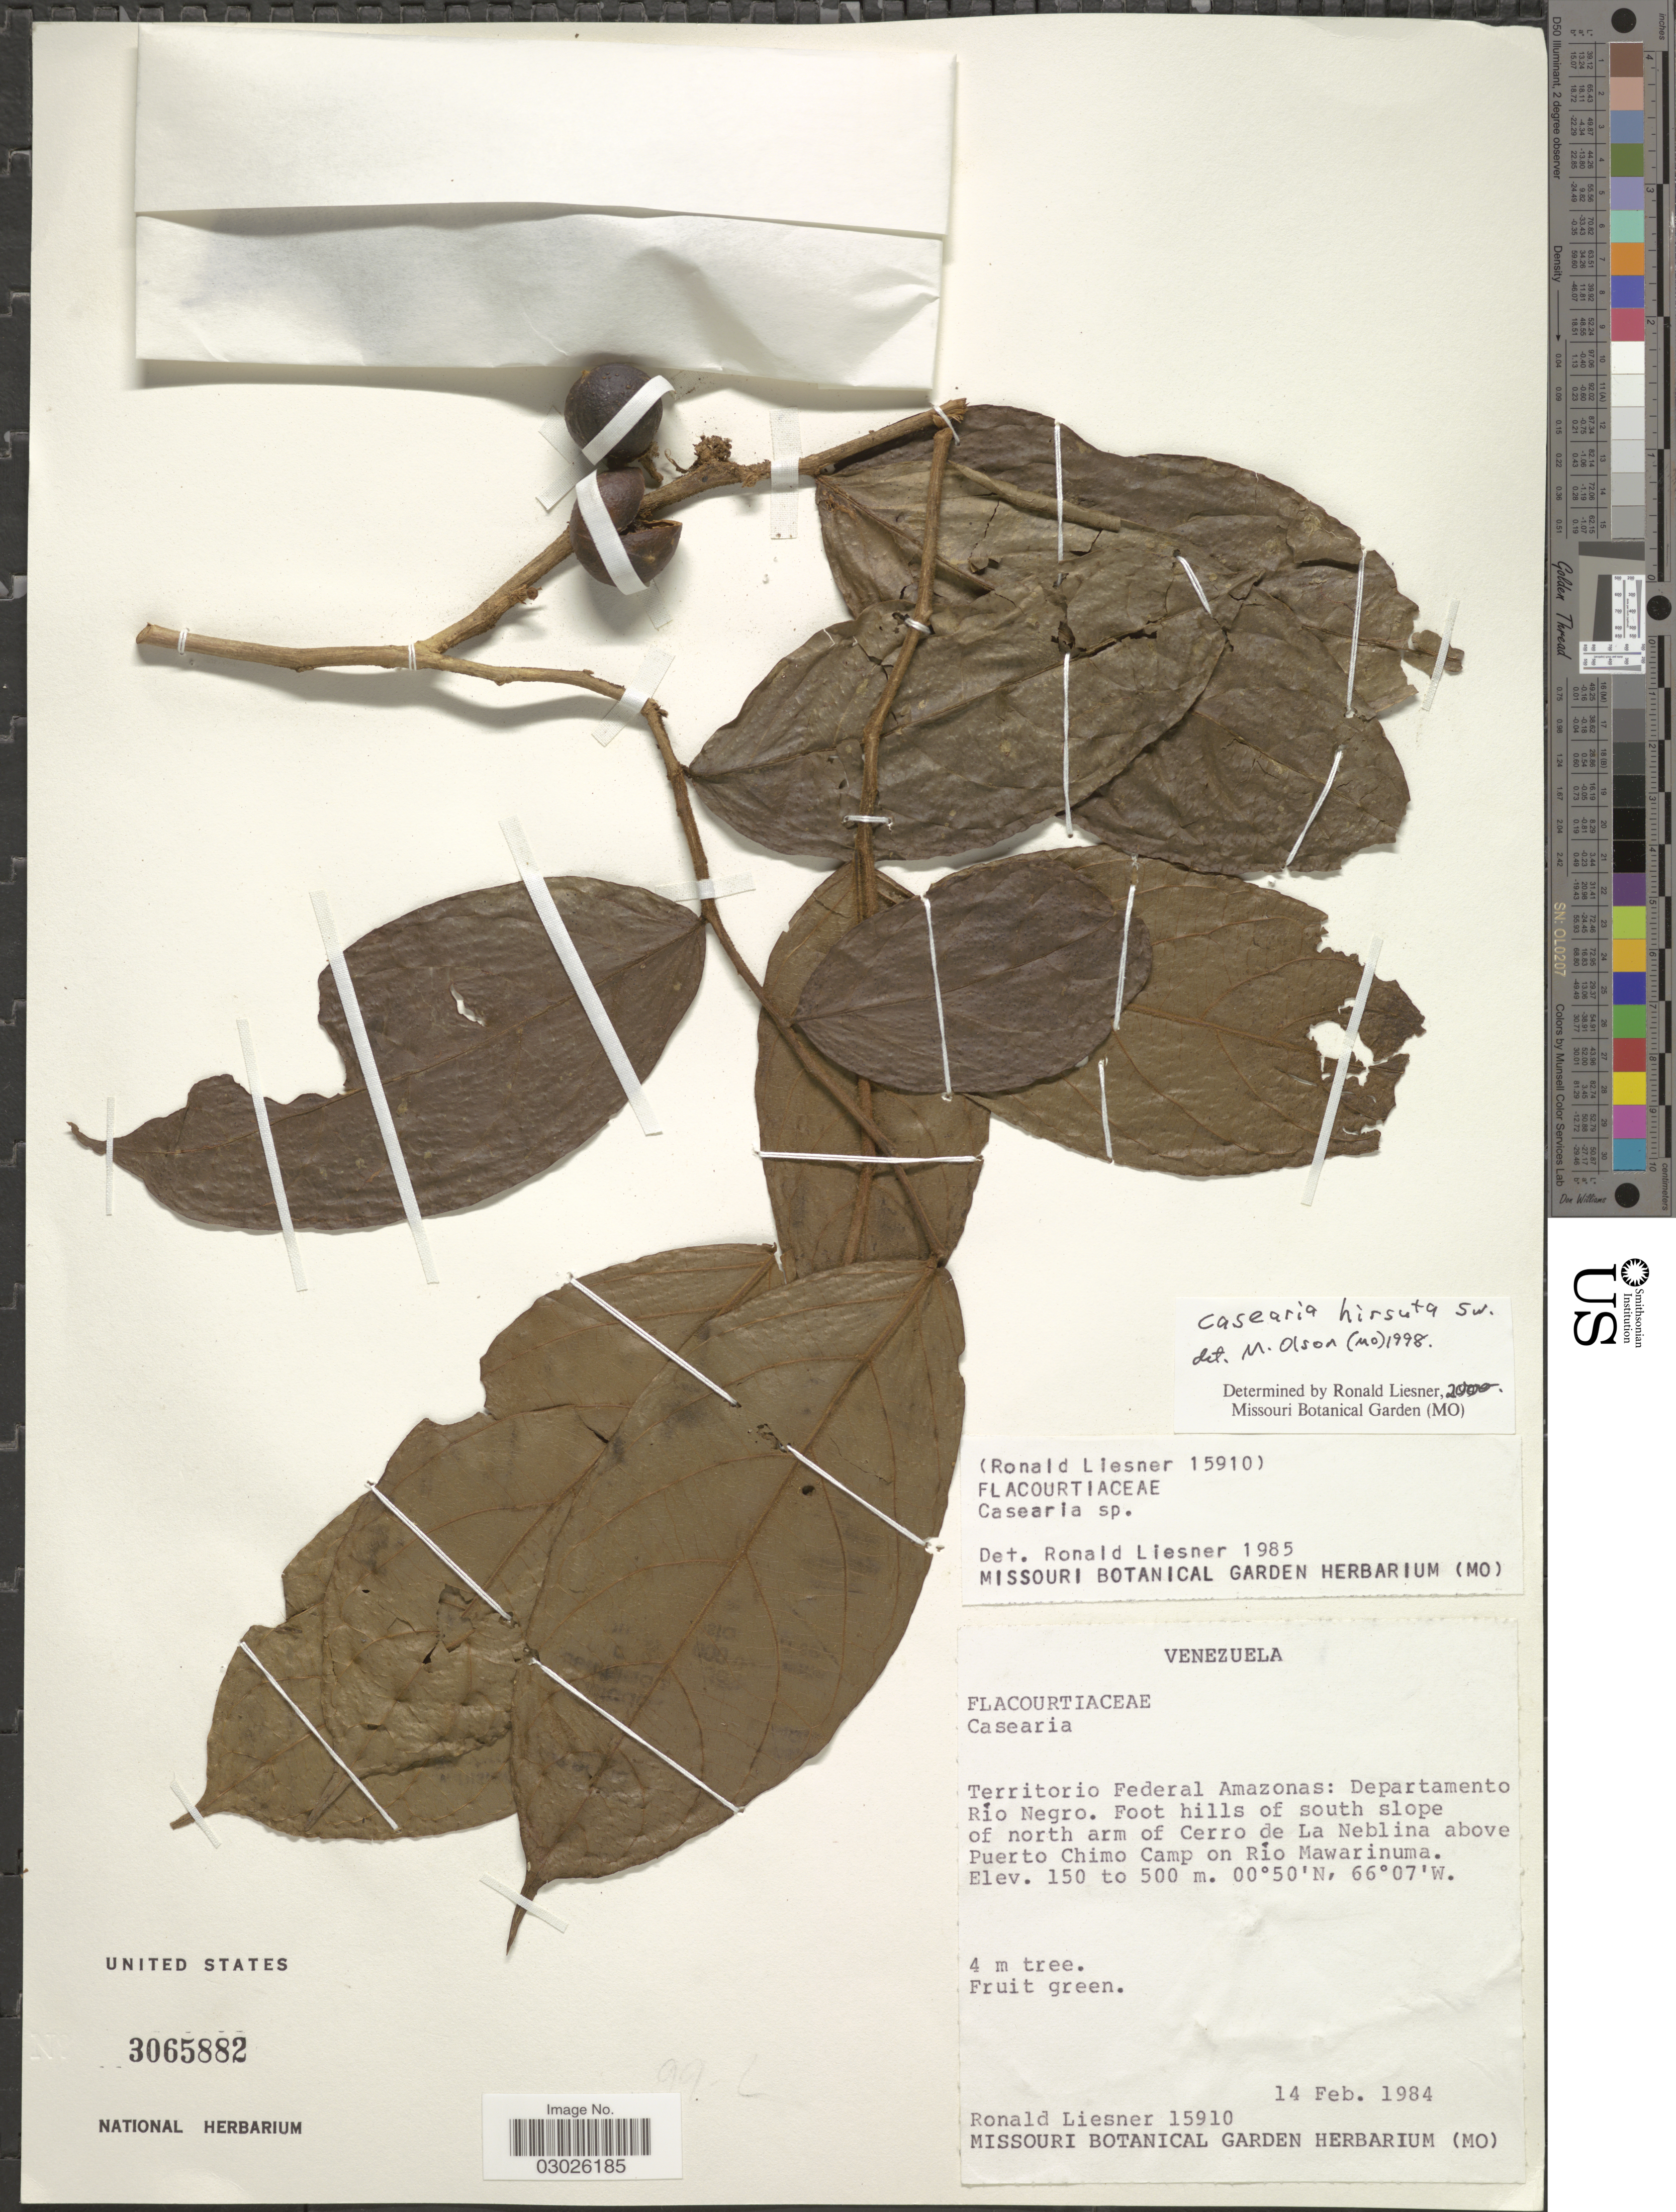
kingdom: Plantae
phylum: Tracheophyta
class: Magnoliopsida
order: Malpighiales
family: Salicaceae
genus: Casearia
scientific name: Casearia hirsuta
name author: Sw.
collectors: R. L. Liesner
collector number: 15910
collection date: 1984-02-14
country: Venezuela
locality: Territorio Federal Amazonas: Departamento Río Negro, Foot hills of south slope of north arm of Cerro de La Nablina above Puerto Chimo Camp on Rio Mawarinuma.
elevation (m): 150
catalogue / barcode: US 3065882